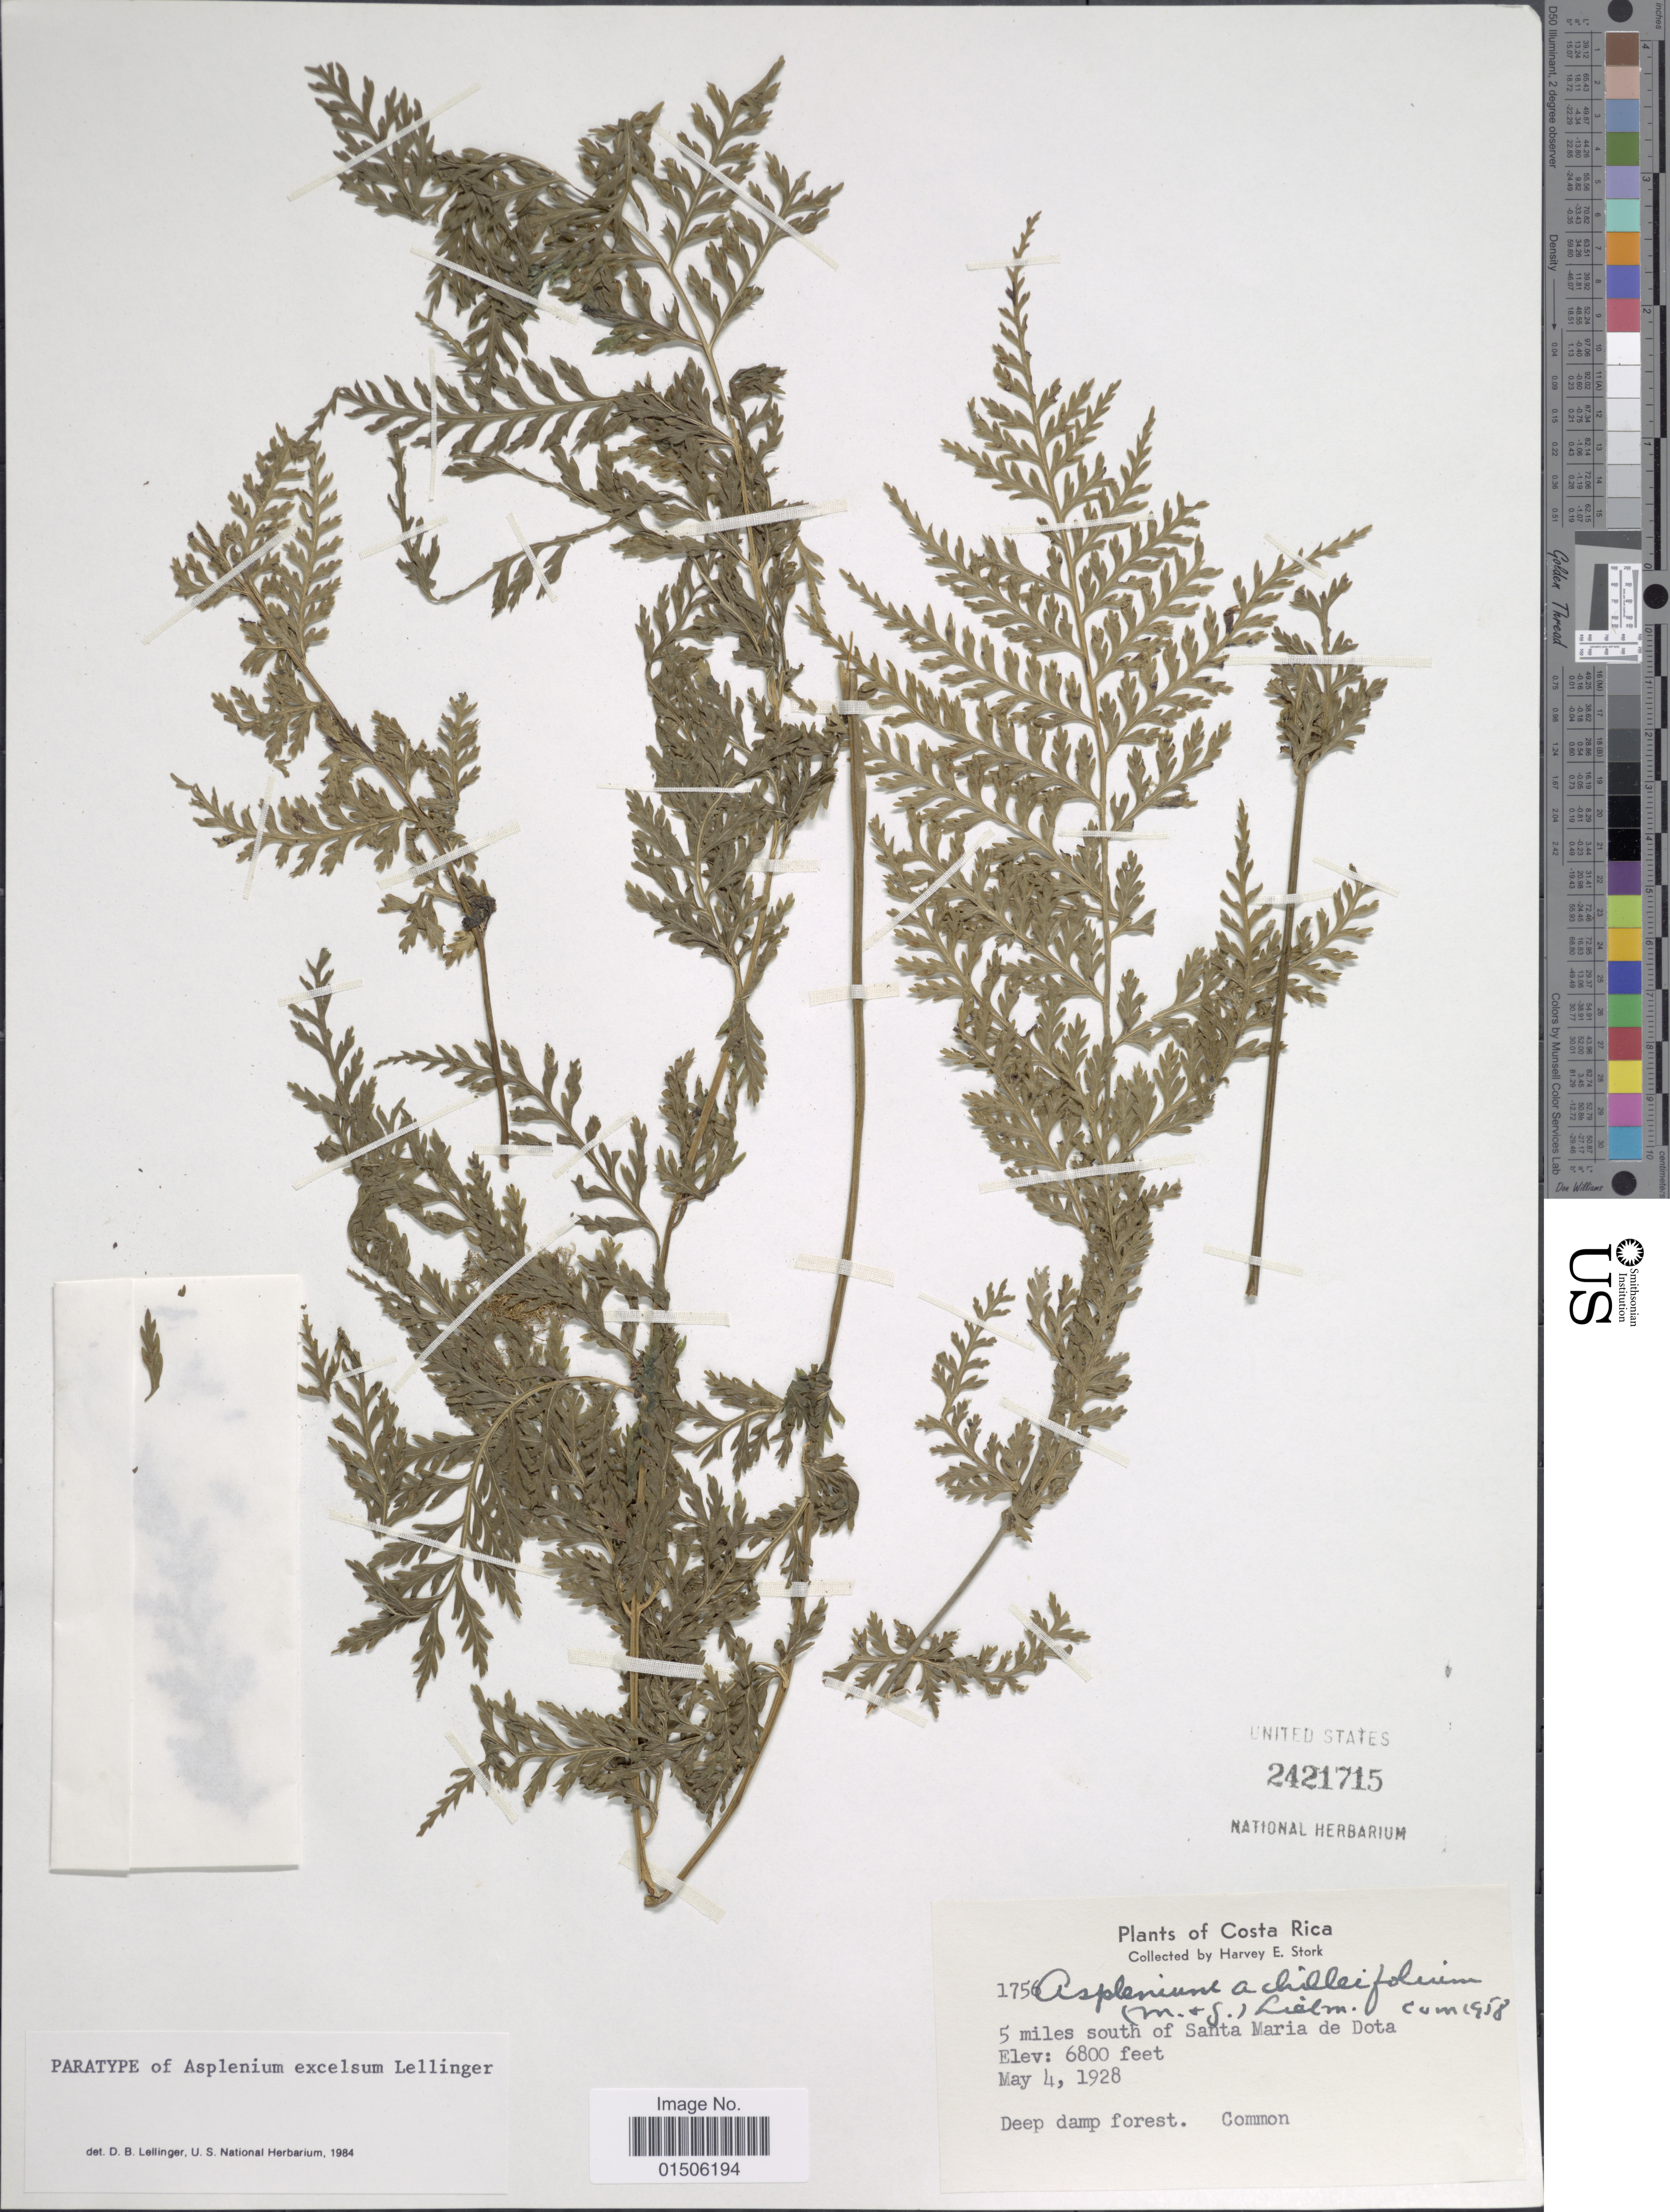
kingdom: Plantae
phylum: Tracheophyta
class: Polypodiopsida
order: Polypodiales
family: Aspleniaceae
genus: Asplenium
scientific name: Asplenium excelsum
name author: Lellinger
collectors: H. E. Stork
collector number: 1756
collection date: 1928-05-04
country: Costa Rica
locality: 5 miles south of Santa Maria de Dota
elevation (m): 2073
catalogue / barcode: US 2421715